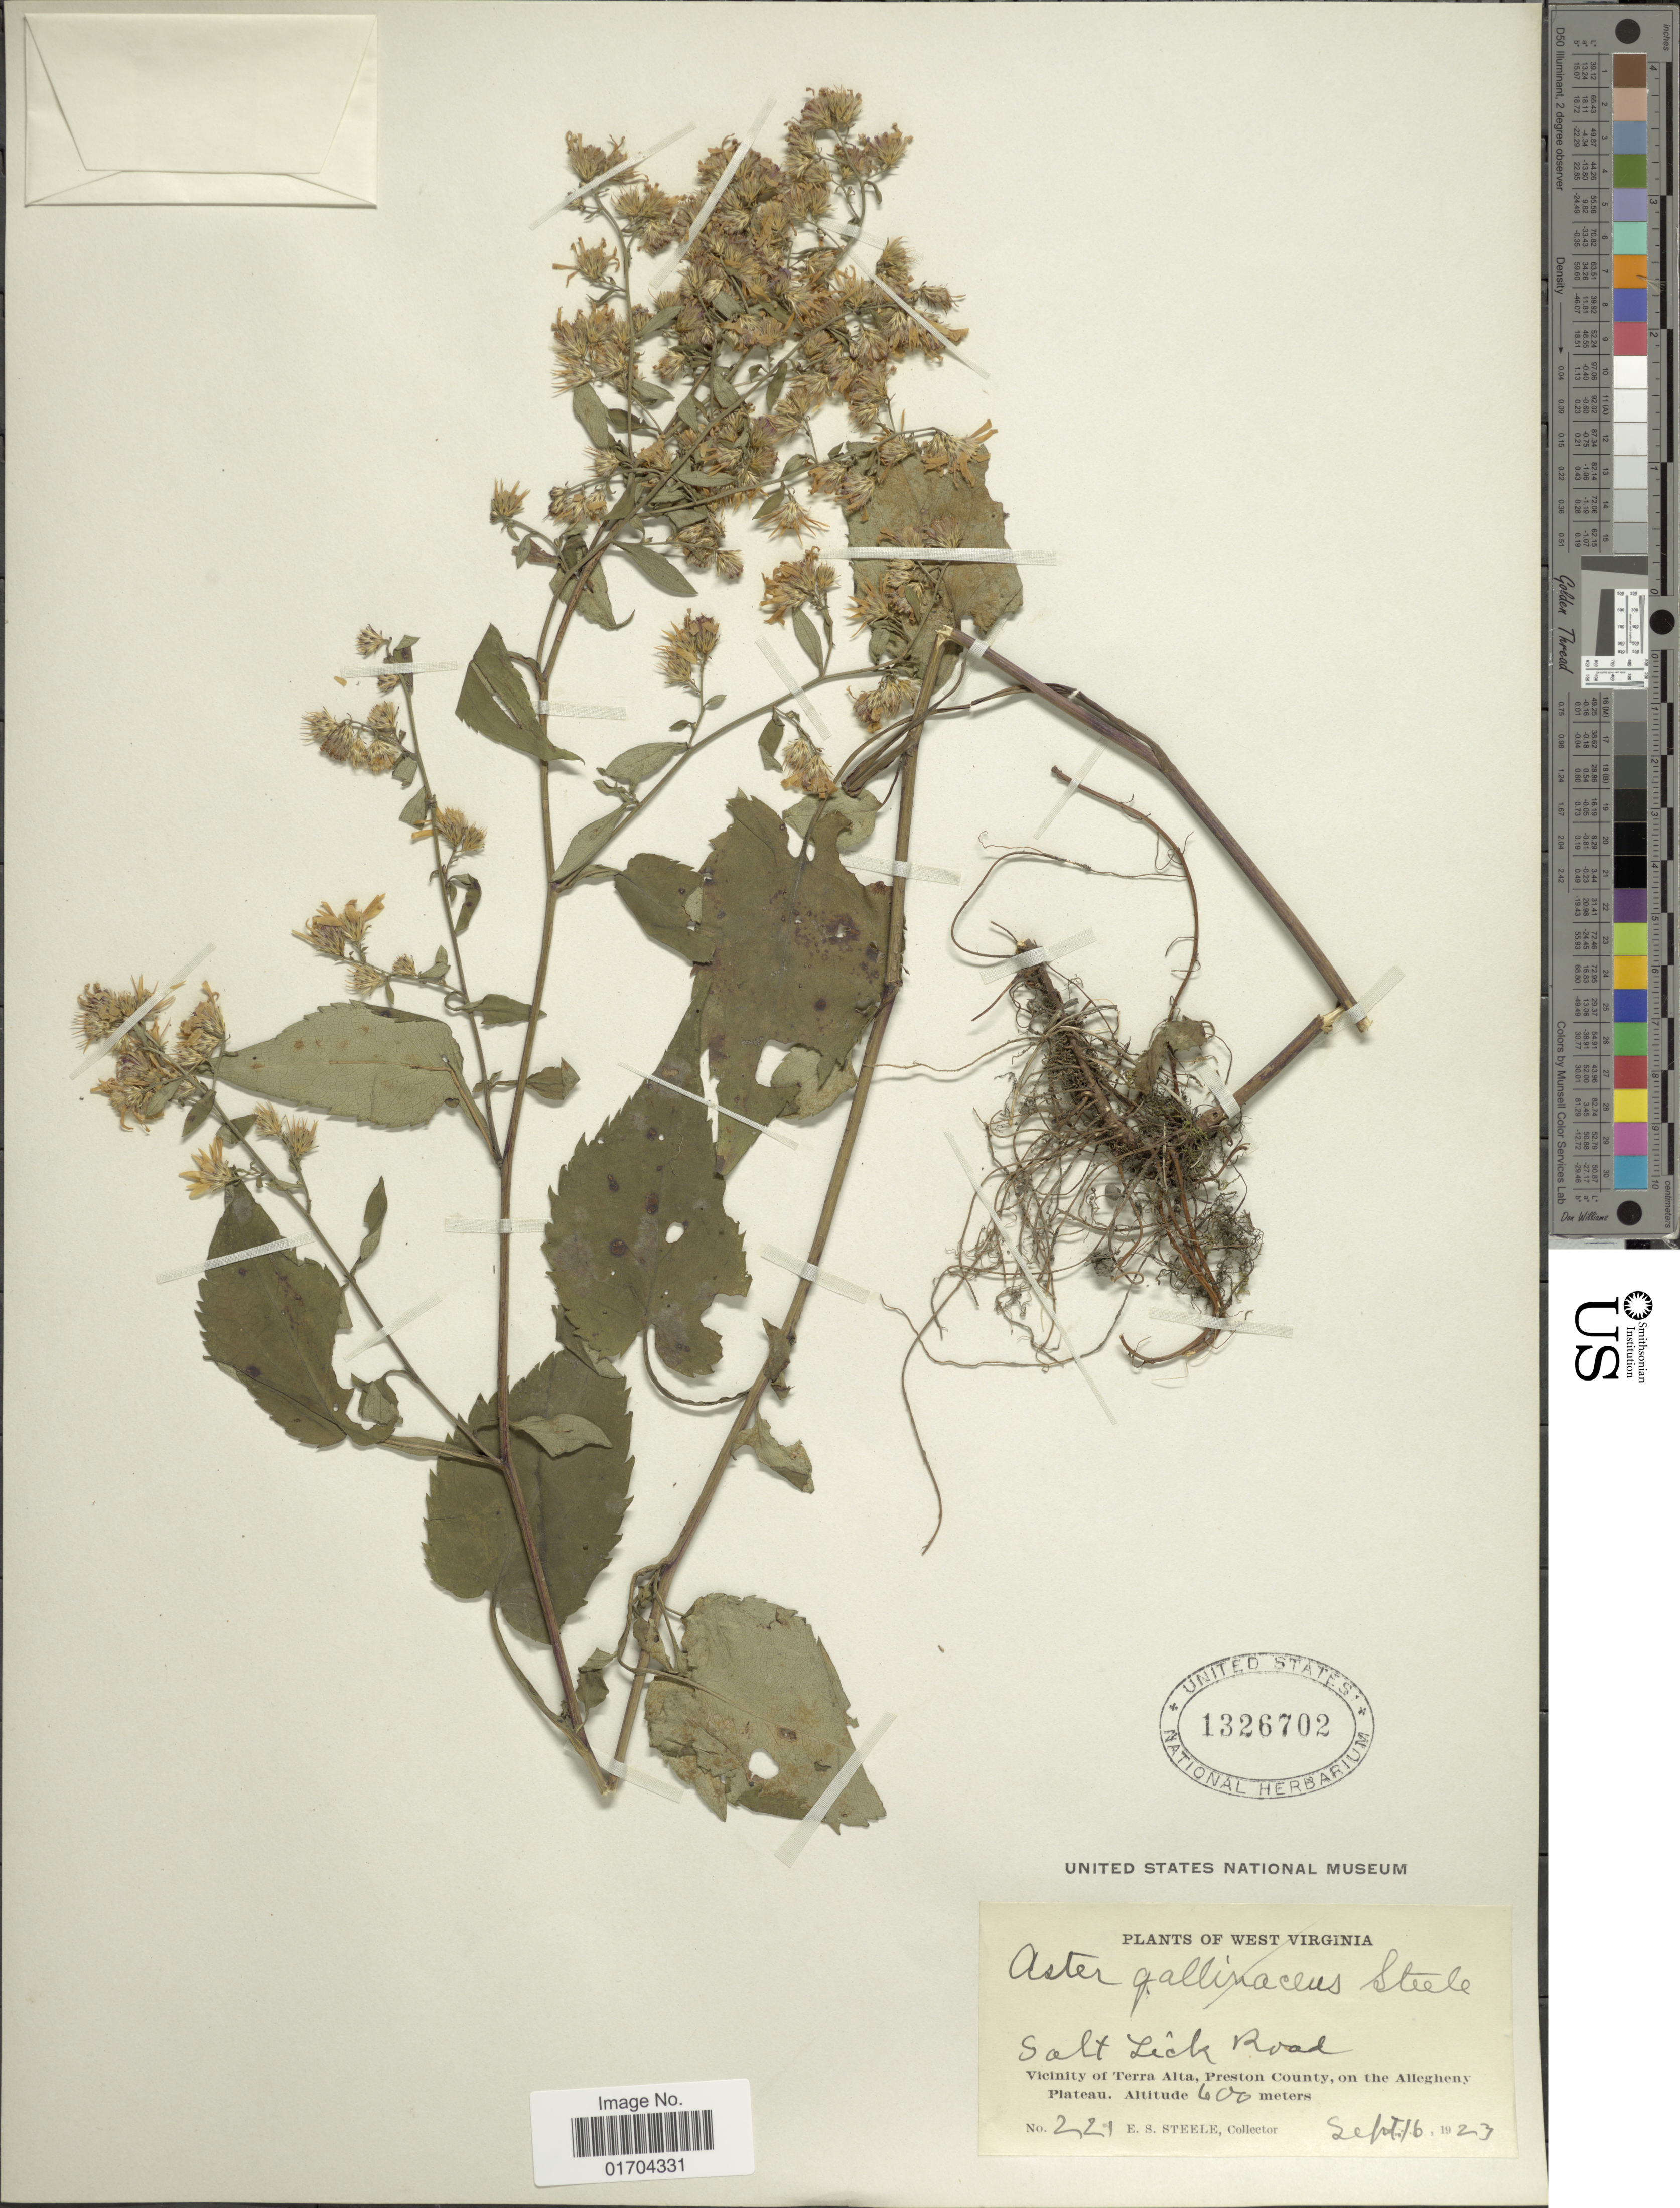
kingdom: Plantae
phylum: Tracheophyta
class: Magnoliopsida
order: Asterales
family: Asteraceae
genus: Symphyotrichum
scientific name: Symphyotrichum sp.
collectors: E. Steele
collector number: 221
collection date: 1923-09-16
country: United States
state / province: West Virginia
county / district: Preston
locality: Salt Lick Road, vicinity of Terra Alta, Preston County, on the Allegheny Plateau.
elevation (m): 600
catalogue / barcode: US 1326702